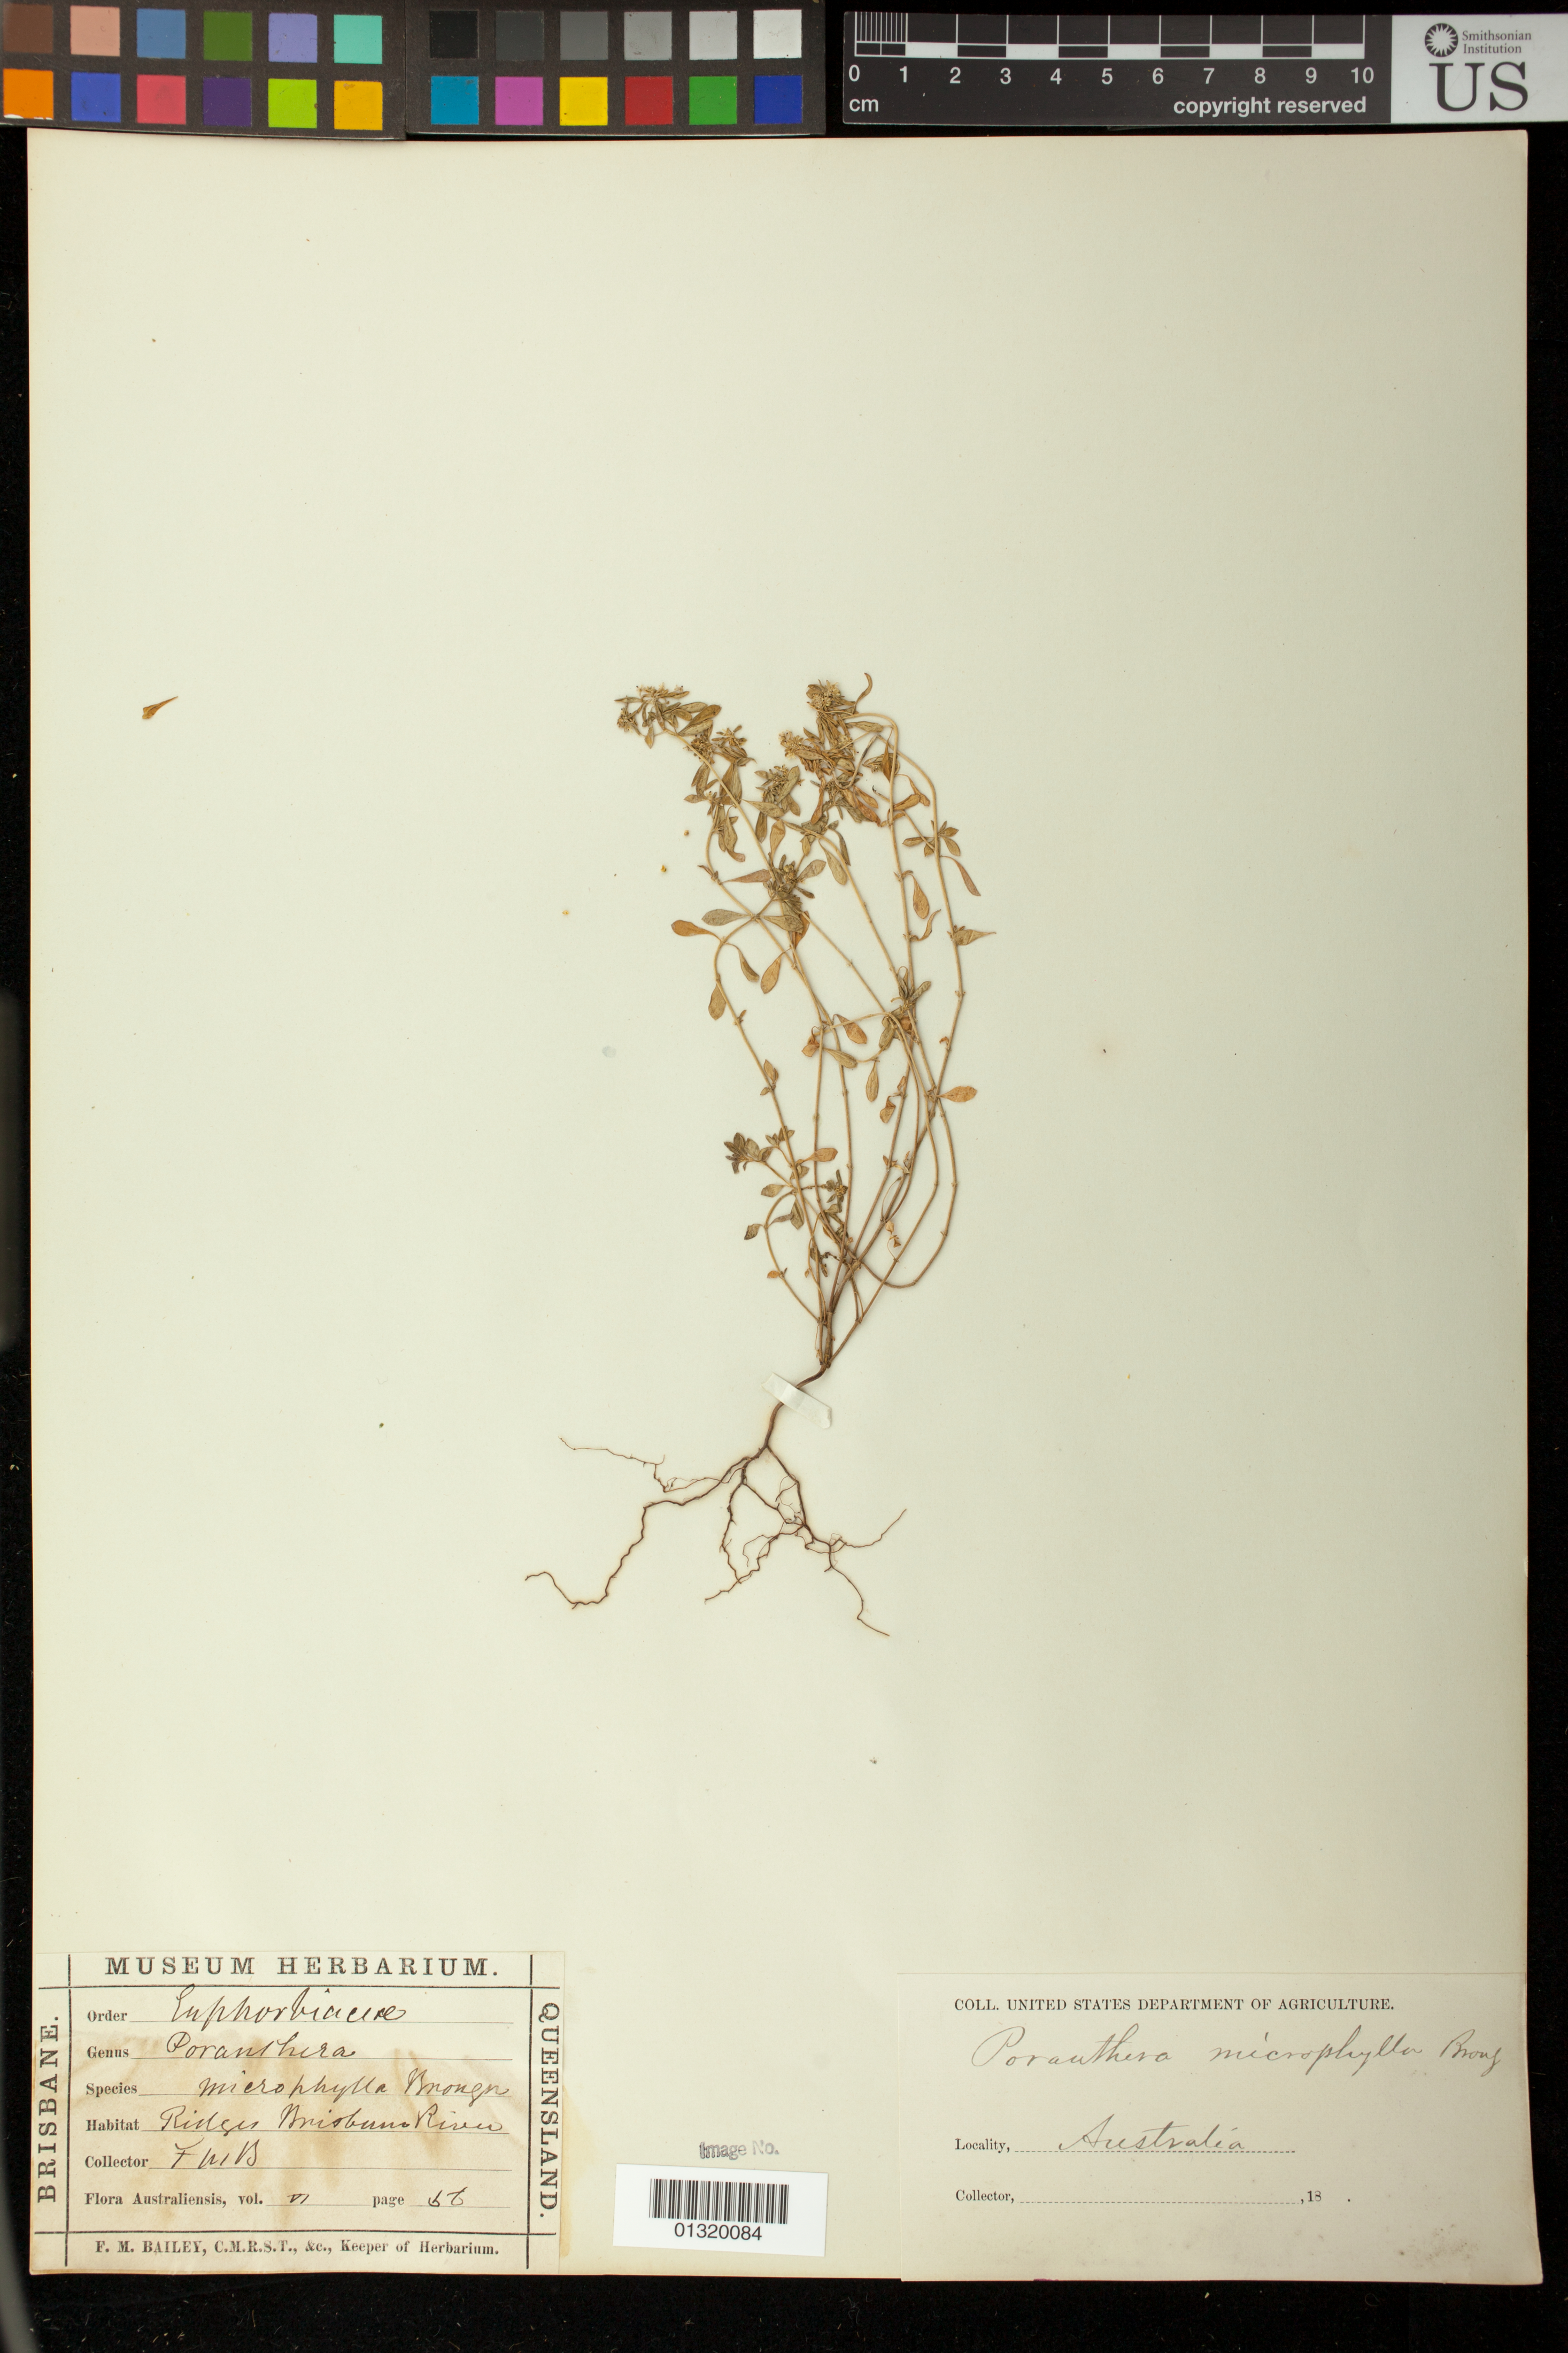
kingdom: Plantae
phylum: Tracheophyta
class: Magnoliopsida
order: Malpighiales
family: Phyllanthaceae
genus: Poranthera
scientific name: Poranthera microphylla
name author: Brongn.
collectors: F. M. Bailey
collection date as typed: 18--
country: Australia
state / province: Queensland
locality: Ridges Brisbane River